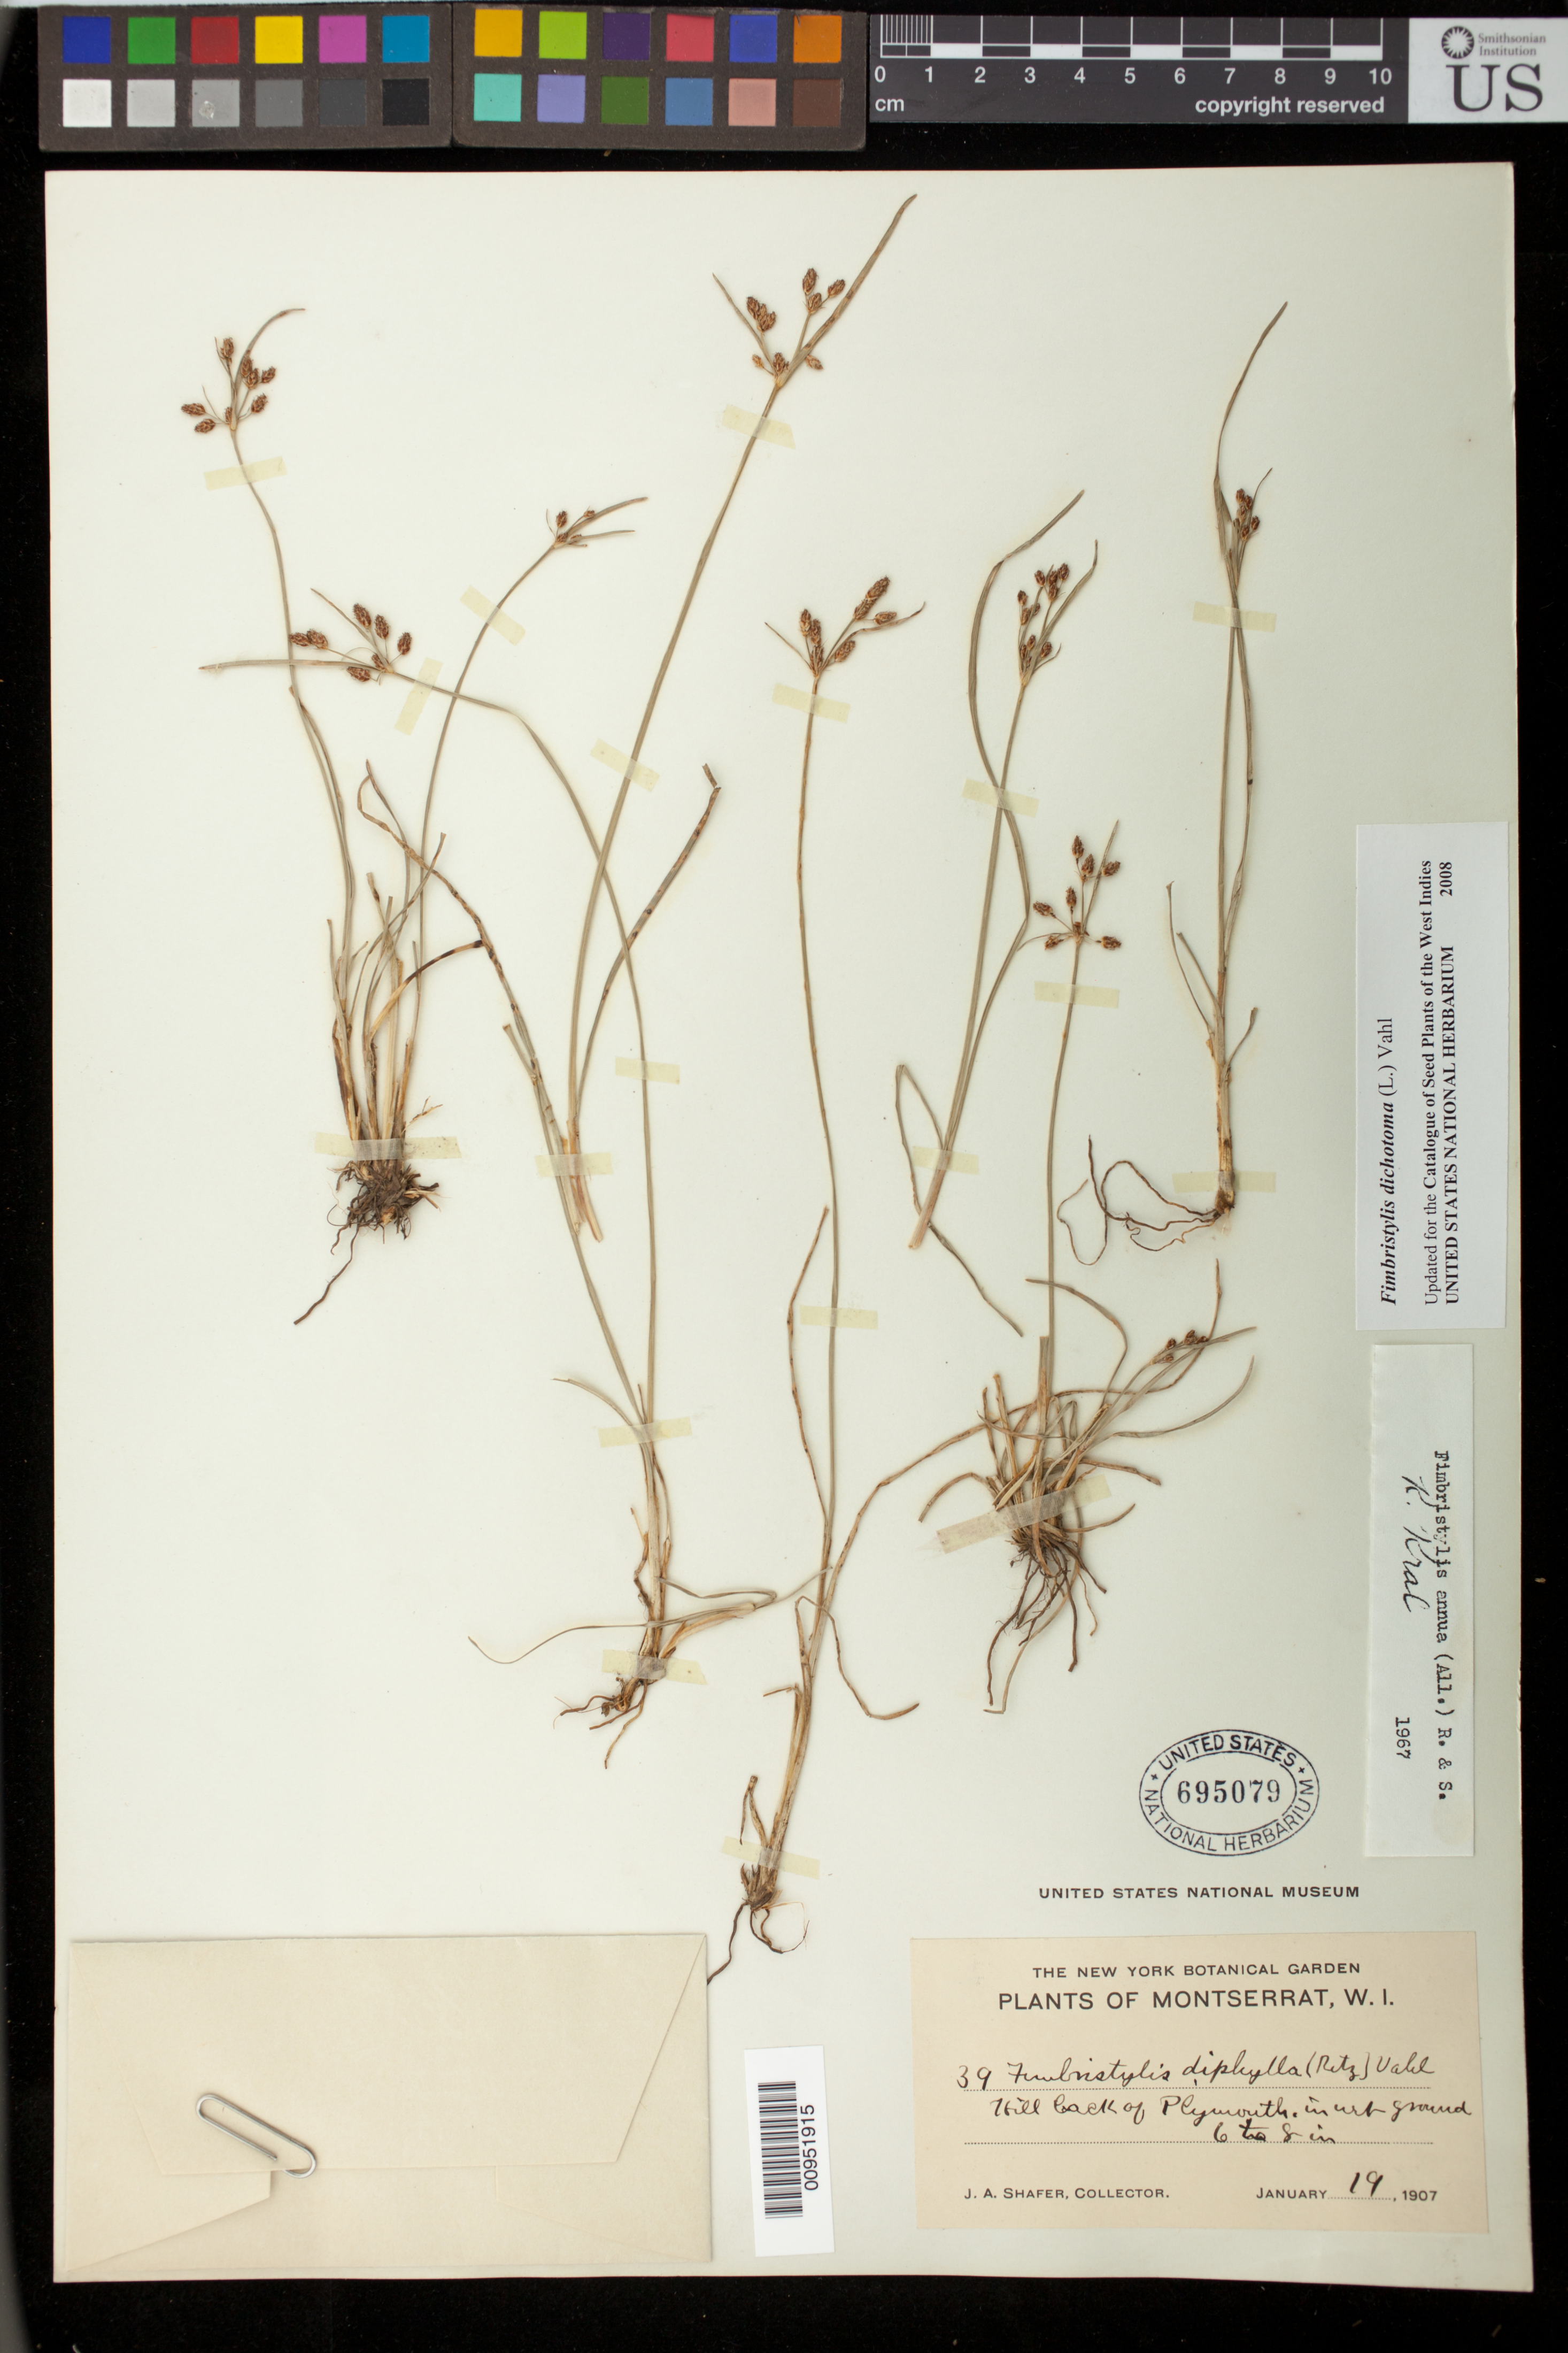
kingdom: Plantae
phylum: Tracheophyta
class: Liliopsida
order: Poales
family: Cyperaceae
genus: Fimbristylis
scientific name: Fimbristylis dichotoma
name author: (L.) Vahl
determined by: Strong, M. T., (US), Smithsonian Institution - National Museum of Natural History (UNITED STATES)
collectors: J. A. Shafer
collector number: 39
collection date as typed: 19 Jan 1907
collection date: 1907-01-19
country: Montserrat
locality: Hill back of Plymouth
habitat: In wet ground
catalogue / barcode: US 695079